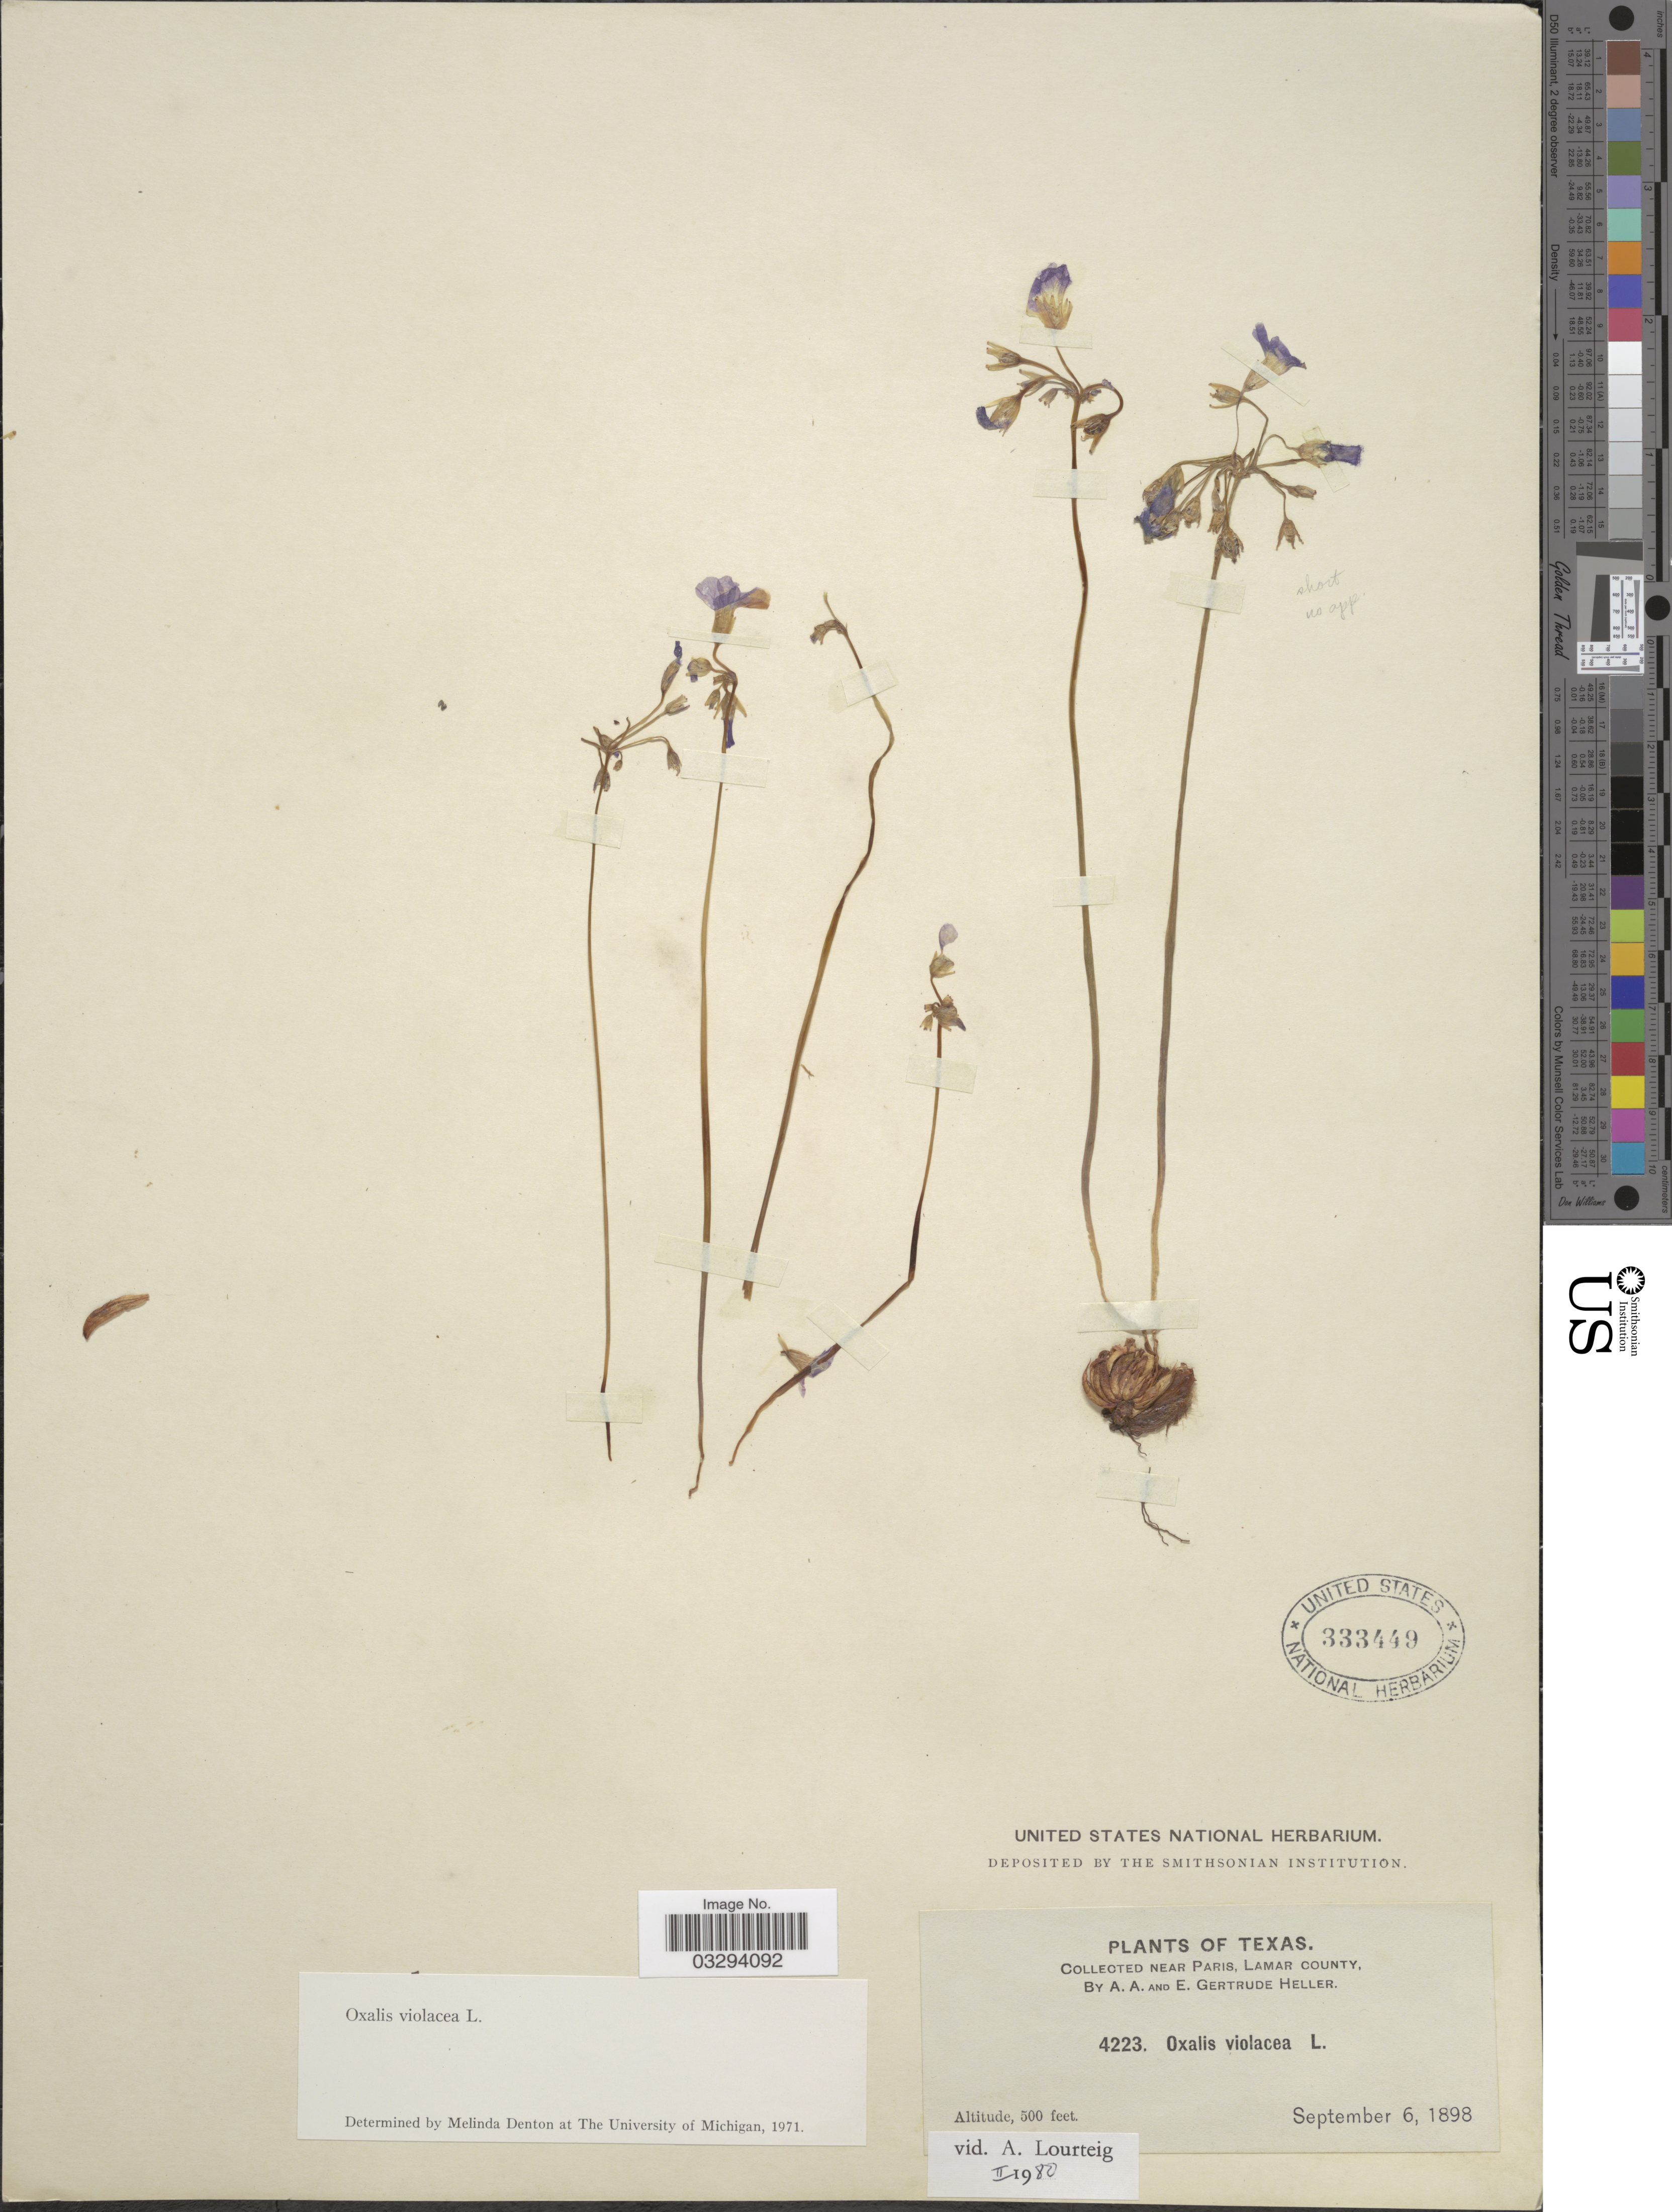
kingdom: Plantae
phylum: Tracheophyta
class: Magnoliopsida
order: Oxalidales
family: Oxalidaceae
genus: Oxalis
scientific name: Oxalis violacea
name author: L.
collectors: A. A. Heller & E. G. Heller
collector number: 4223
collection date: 1898-09-06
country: United States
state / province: Texas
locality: Near Paris, Lamar County.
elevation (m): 152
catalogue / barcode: US 333449